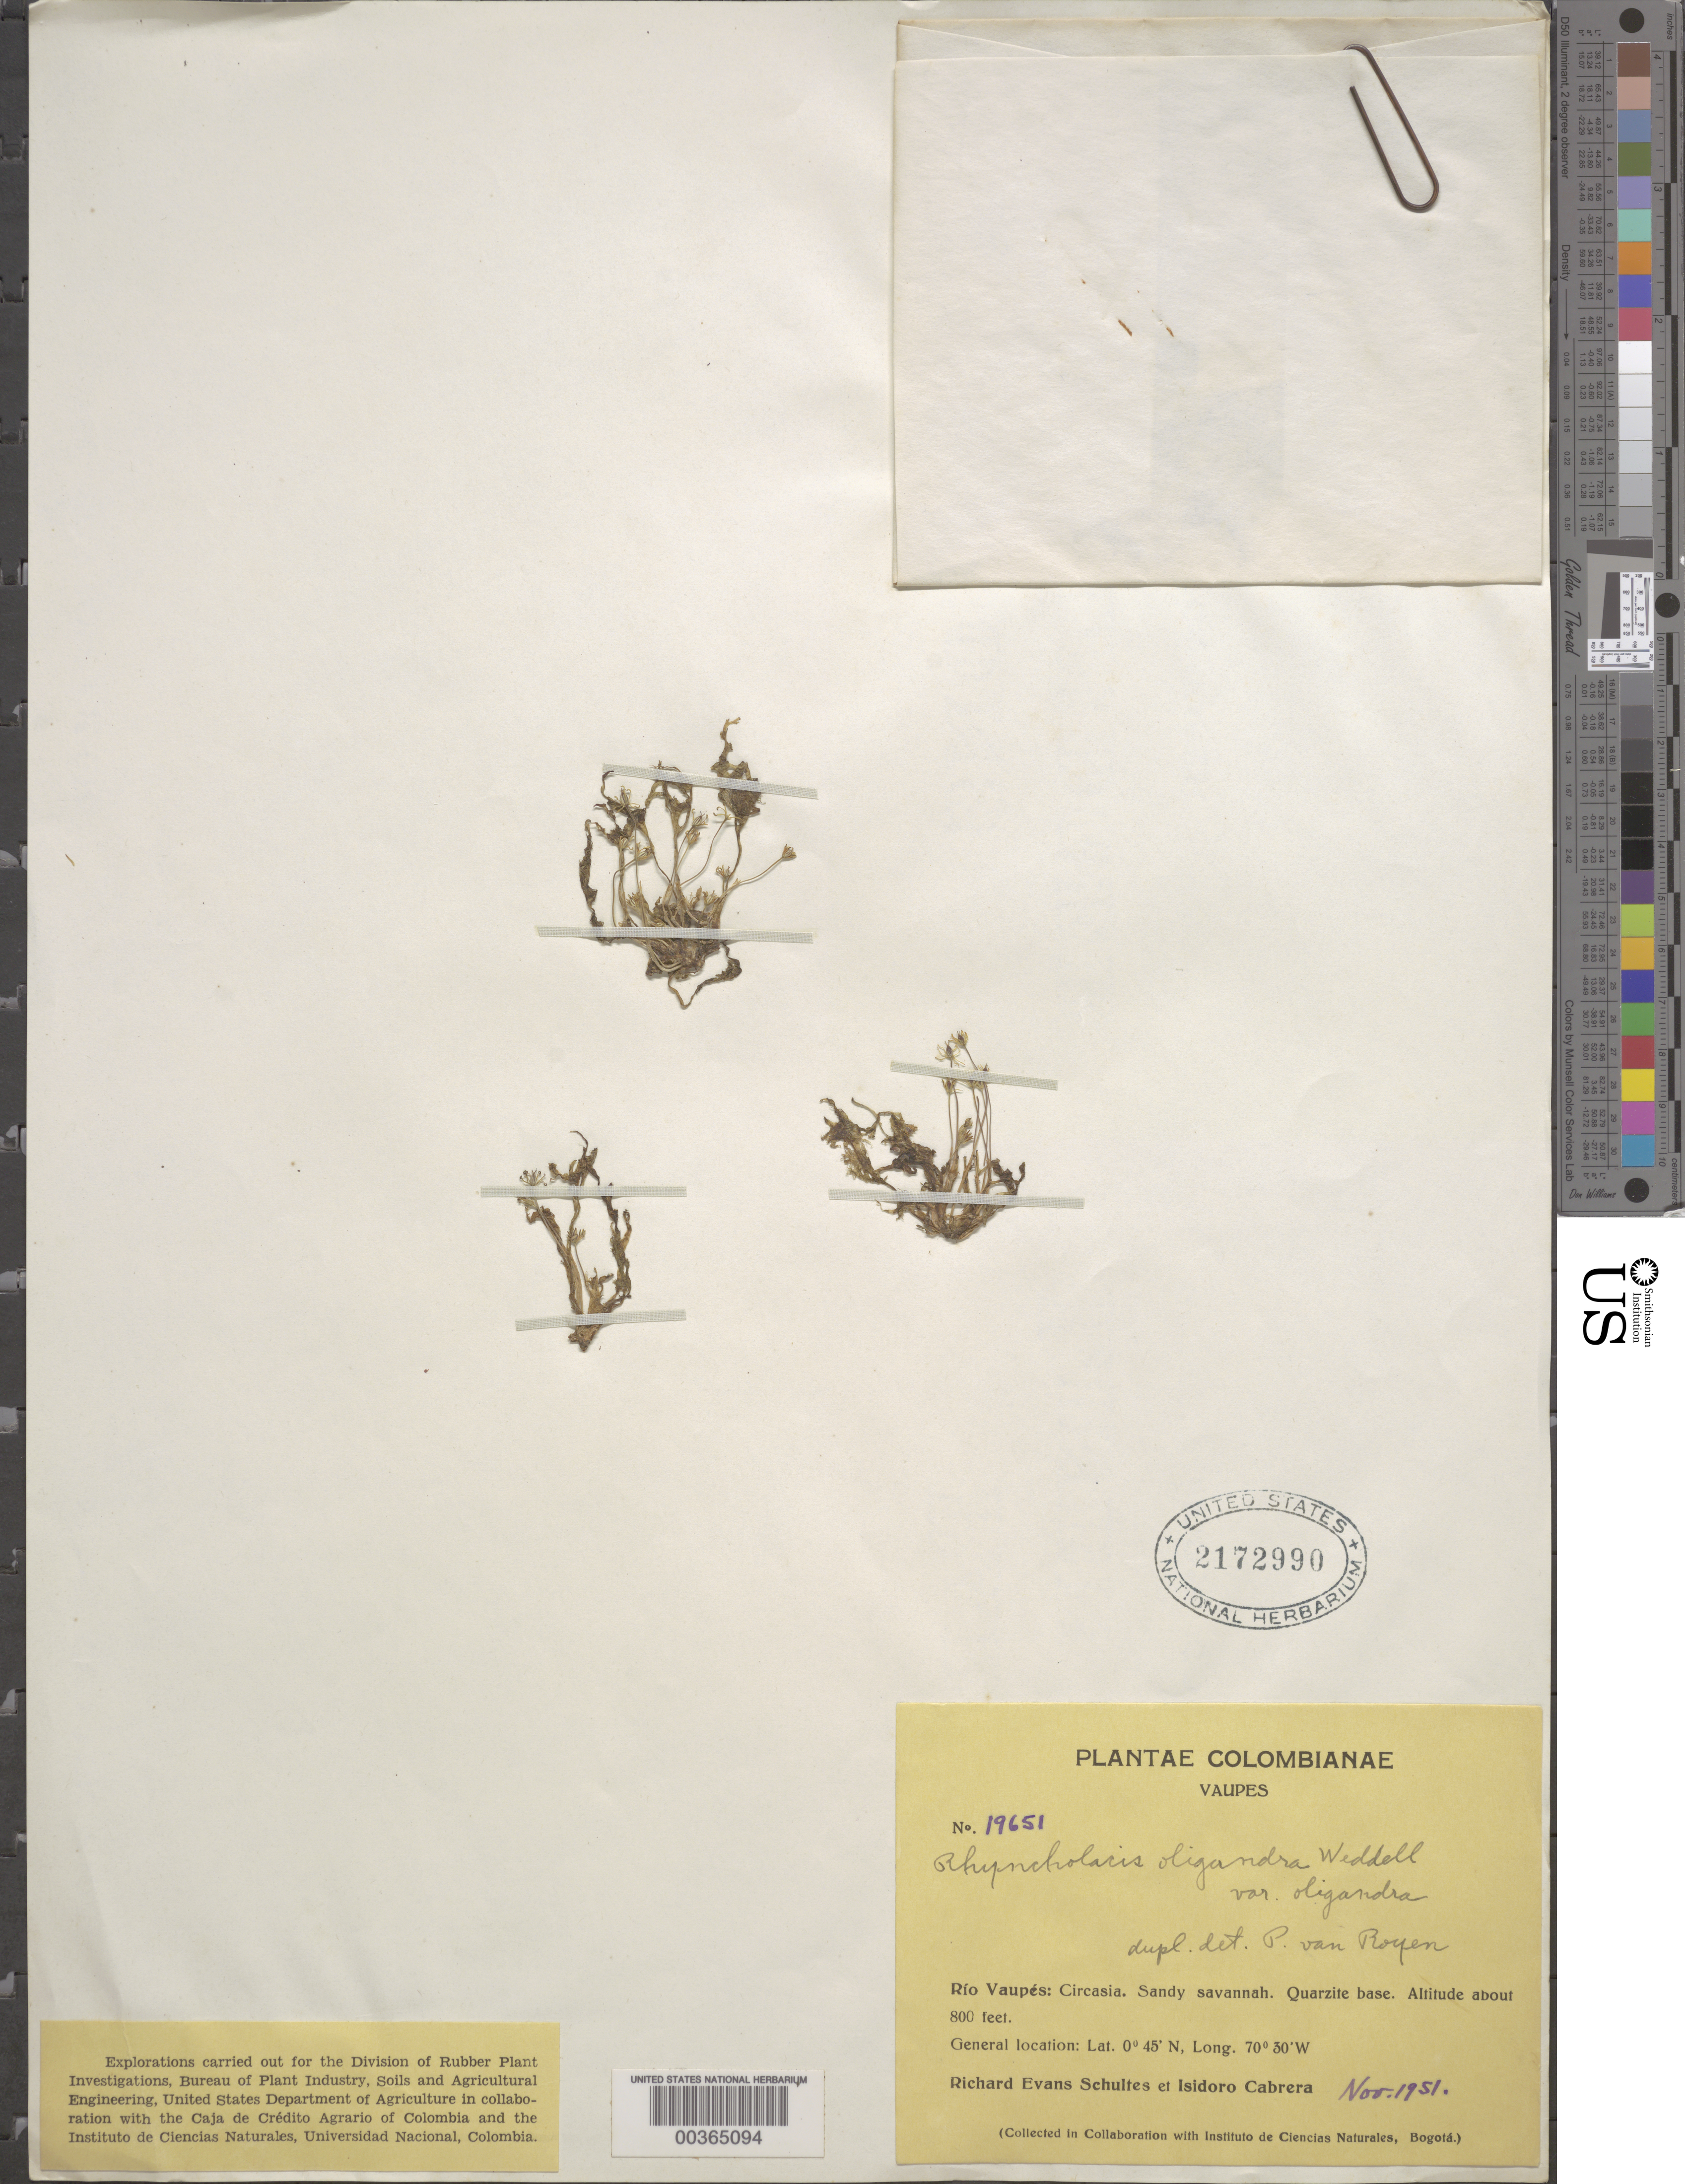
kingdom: Plantae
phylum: Tracheophyta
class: Magnoliopsida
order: Malpighiales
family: Podostemaceae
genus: Rhyncholacis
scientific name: Rhyncholacis oligandra var. oligandra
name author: Wedd.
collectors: R. E. Schultes & I. Cabrera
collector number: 19651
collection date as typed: Nov 1951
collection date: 1951-11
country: Colombia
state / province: Vaupés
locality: Rio Vaupes, Circasia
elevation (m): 244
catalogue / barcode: US 2172990